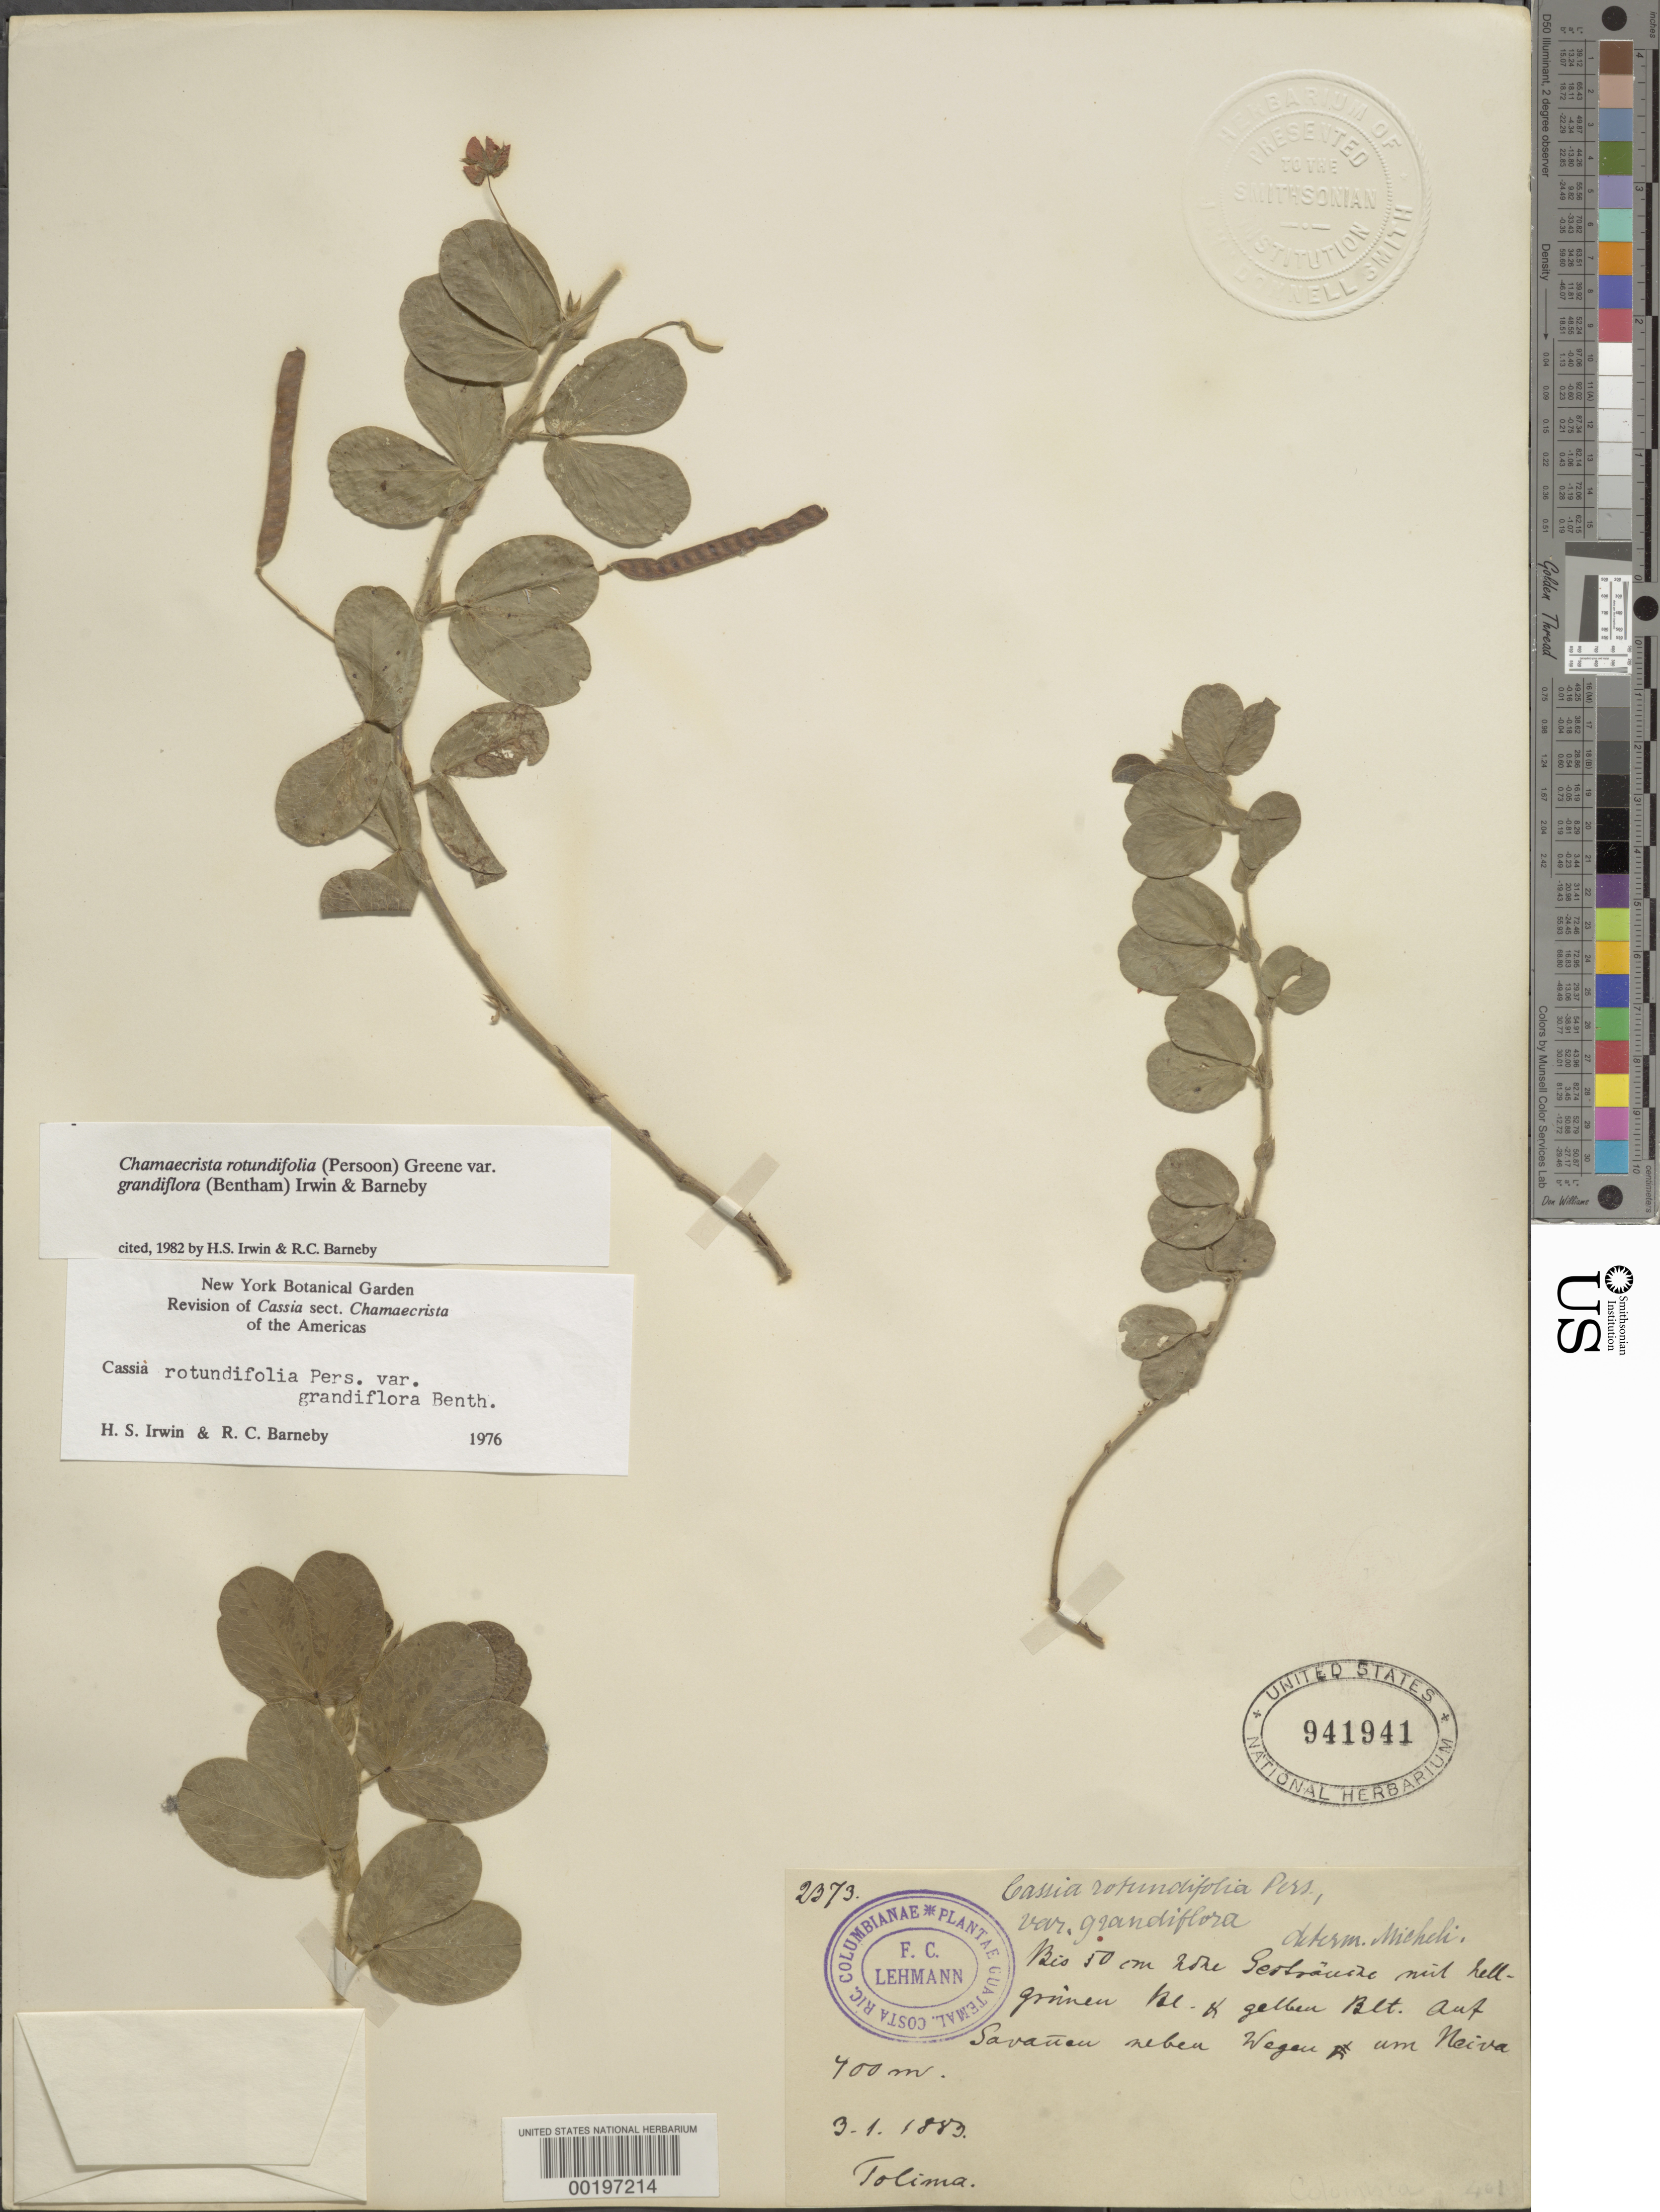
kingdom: Plantae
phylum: Tracheophyta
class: Magnoliopsida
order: Fabales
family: Fabaceae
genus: Chamaecrista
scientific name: Chamaecrista rotundifolia var. grandiflora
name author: (Benth.) H.S. Irwin & Barneby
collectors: F. C. Lehmann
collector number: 2373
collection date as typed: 03 Jan 1883 or 01 Mar 1883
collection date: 1883-01-03 or 1883-03-01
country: Colombia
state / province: Tolima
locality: Auf savanan neben wegau um Neiva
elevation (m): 400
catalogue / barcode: US 941941